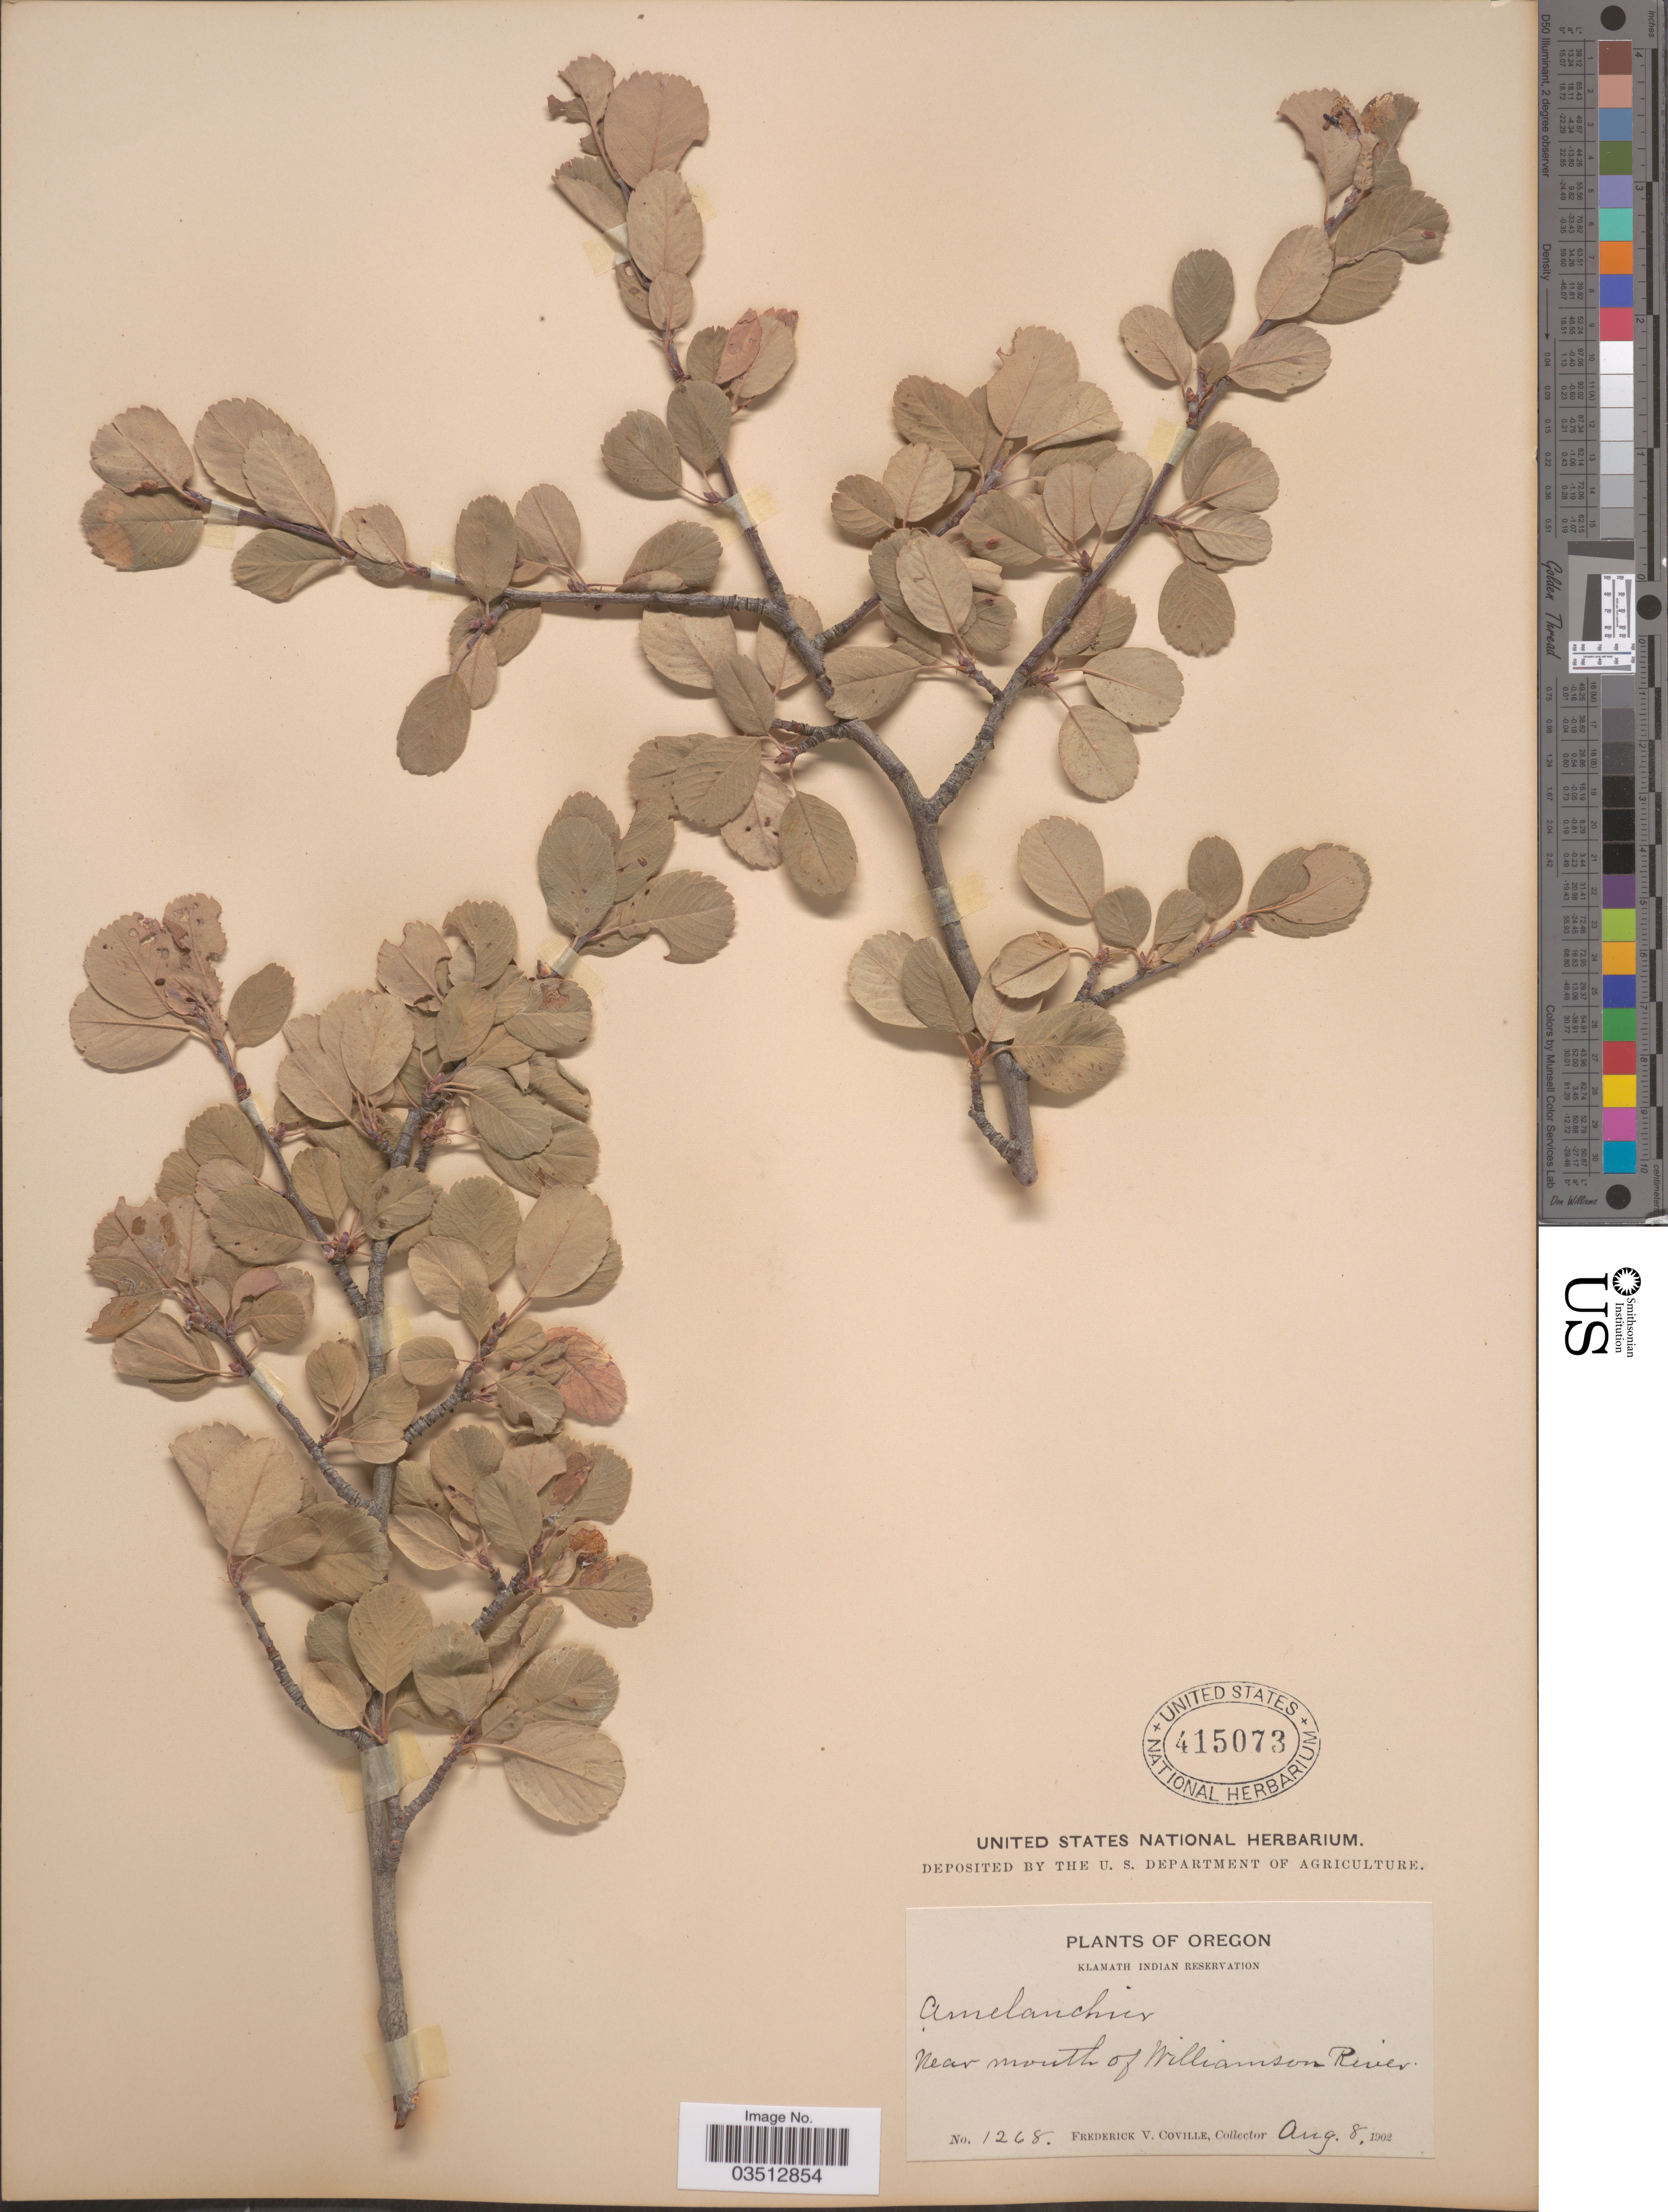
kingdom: Plantae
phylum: Tracheophyta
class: Magnoliopsida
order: Rosales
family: Rosaceae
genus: Amelanchier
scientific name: Amelanchier sp.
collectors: F. V. Coville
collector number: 1268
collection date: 1902-08-08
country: United States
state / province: Oregon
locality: Klamath Indian Reservation. Near mouth of Williamson River.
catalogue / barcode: US 415073